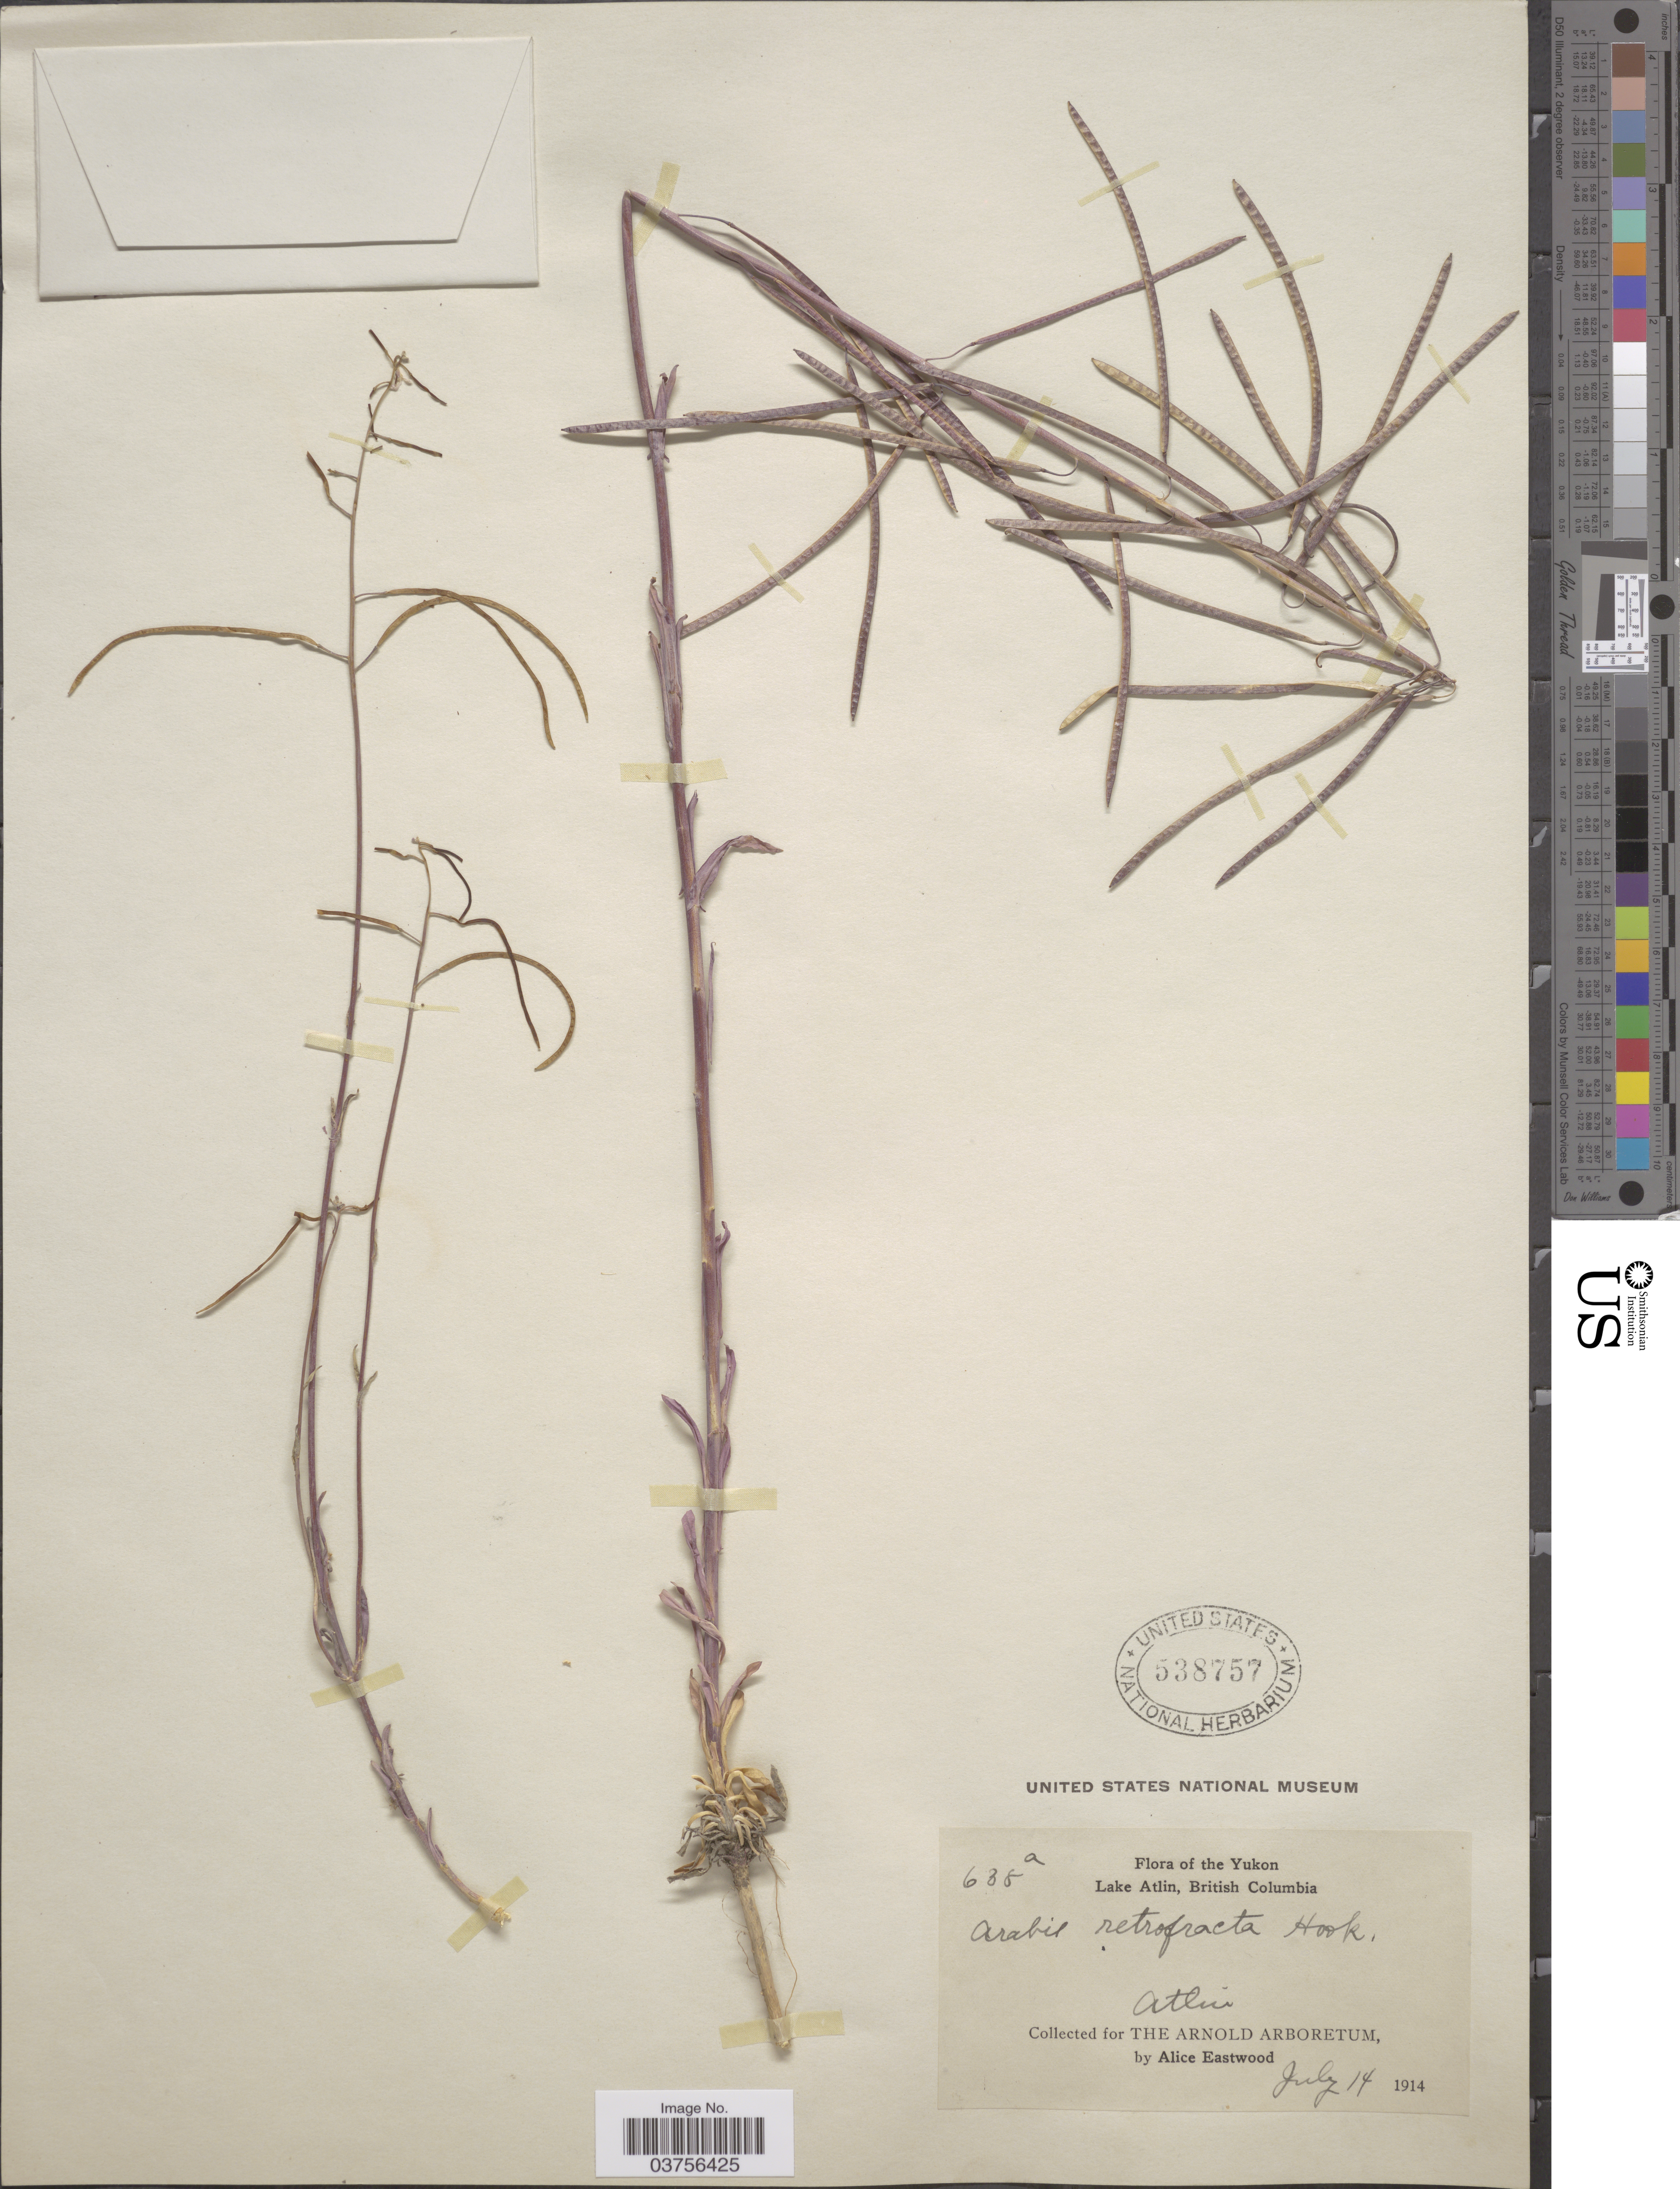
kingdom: Plantae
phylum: Tracheophyta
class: Magnoliopsida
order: Brassicales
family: Brassicaceae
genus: Arabis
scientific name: Arabis columbiana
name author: Macoun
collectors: A. Eastwood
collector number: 638a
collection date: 1914-07-14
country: Canada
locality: The Yukon. Lake Atlin, British Columbia. Atlin.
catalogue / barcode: US 538757